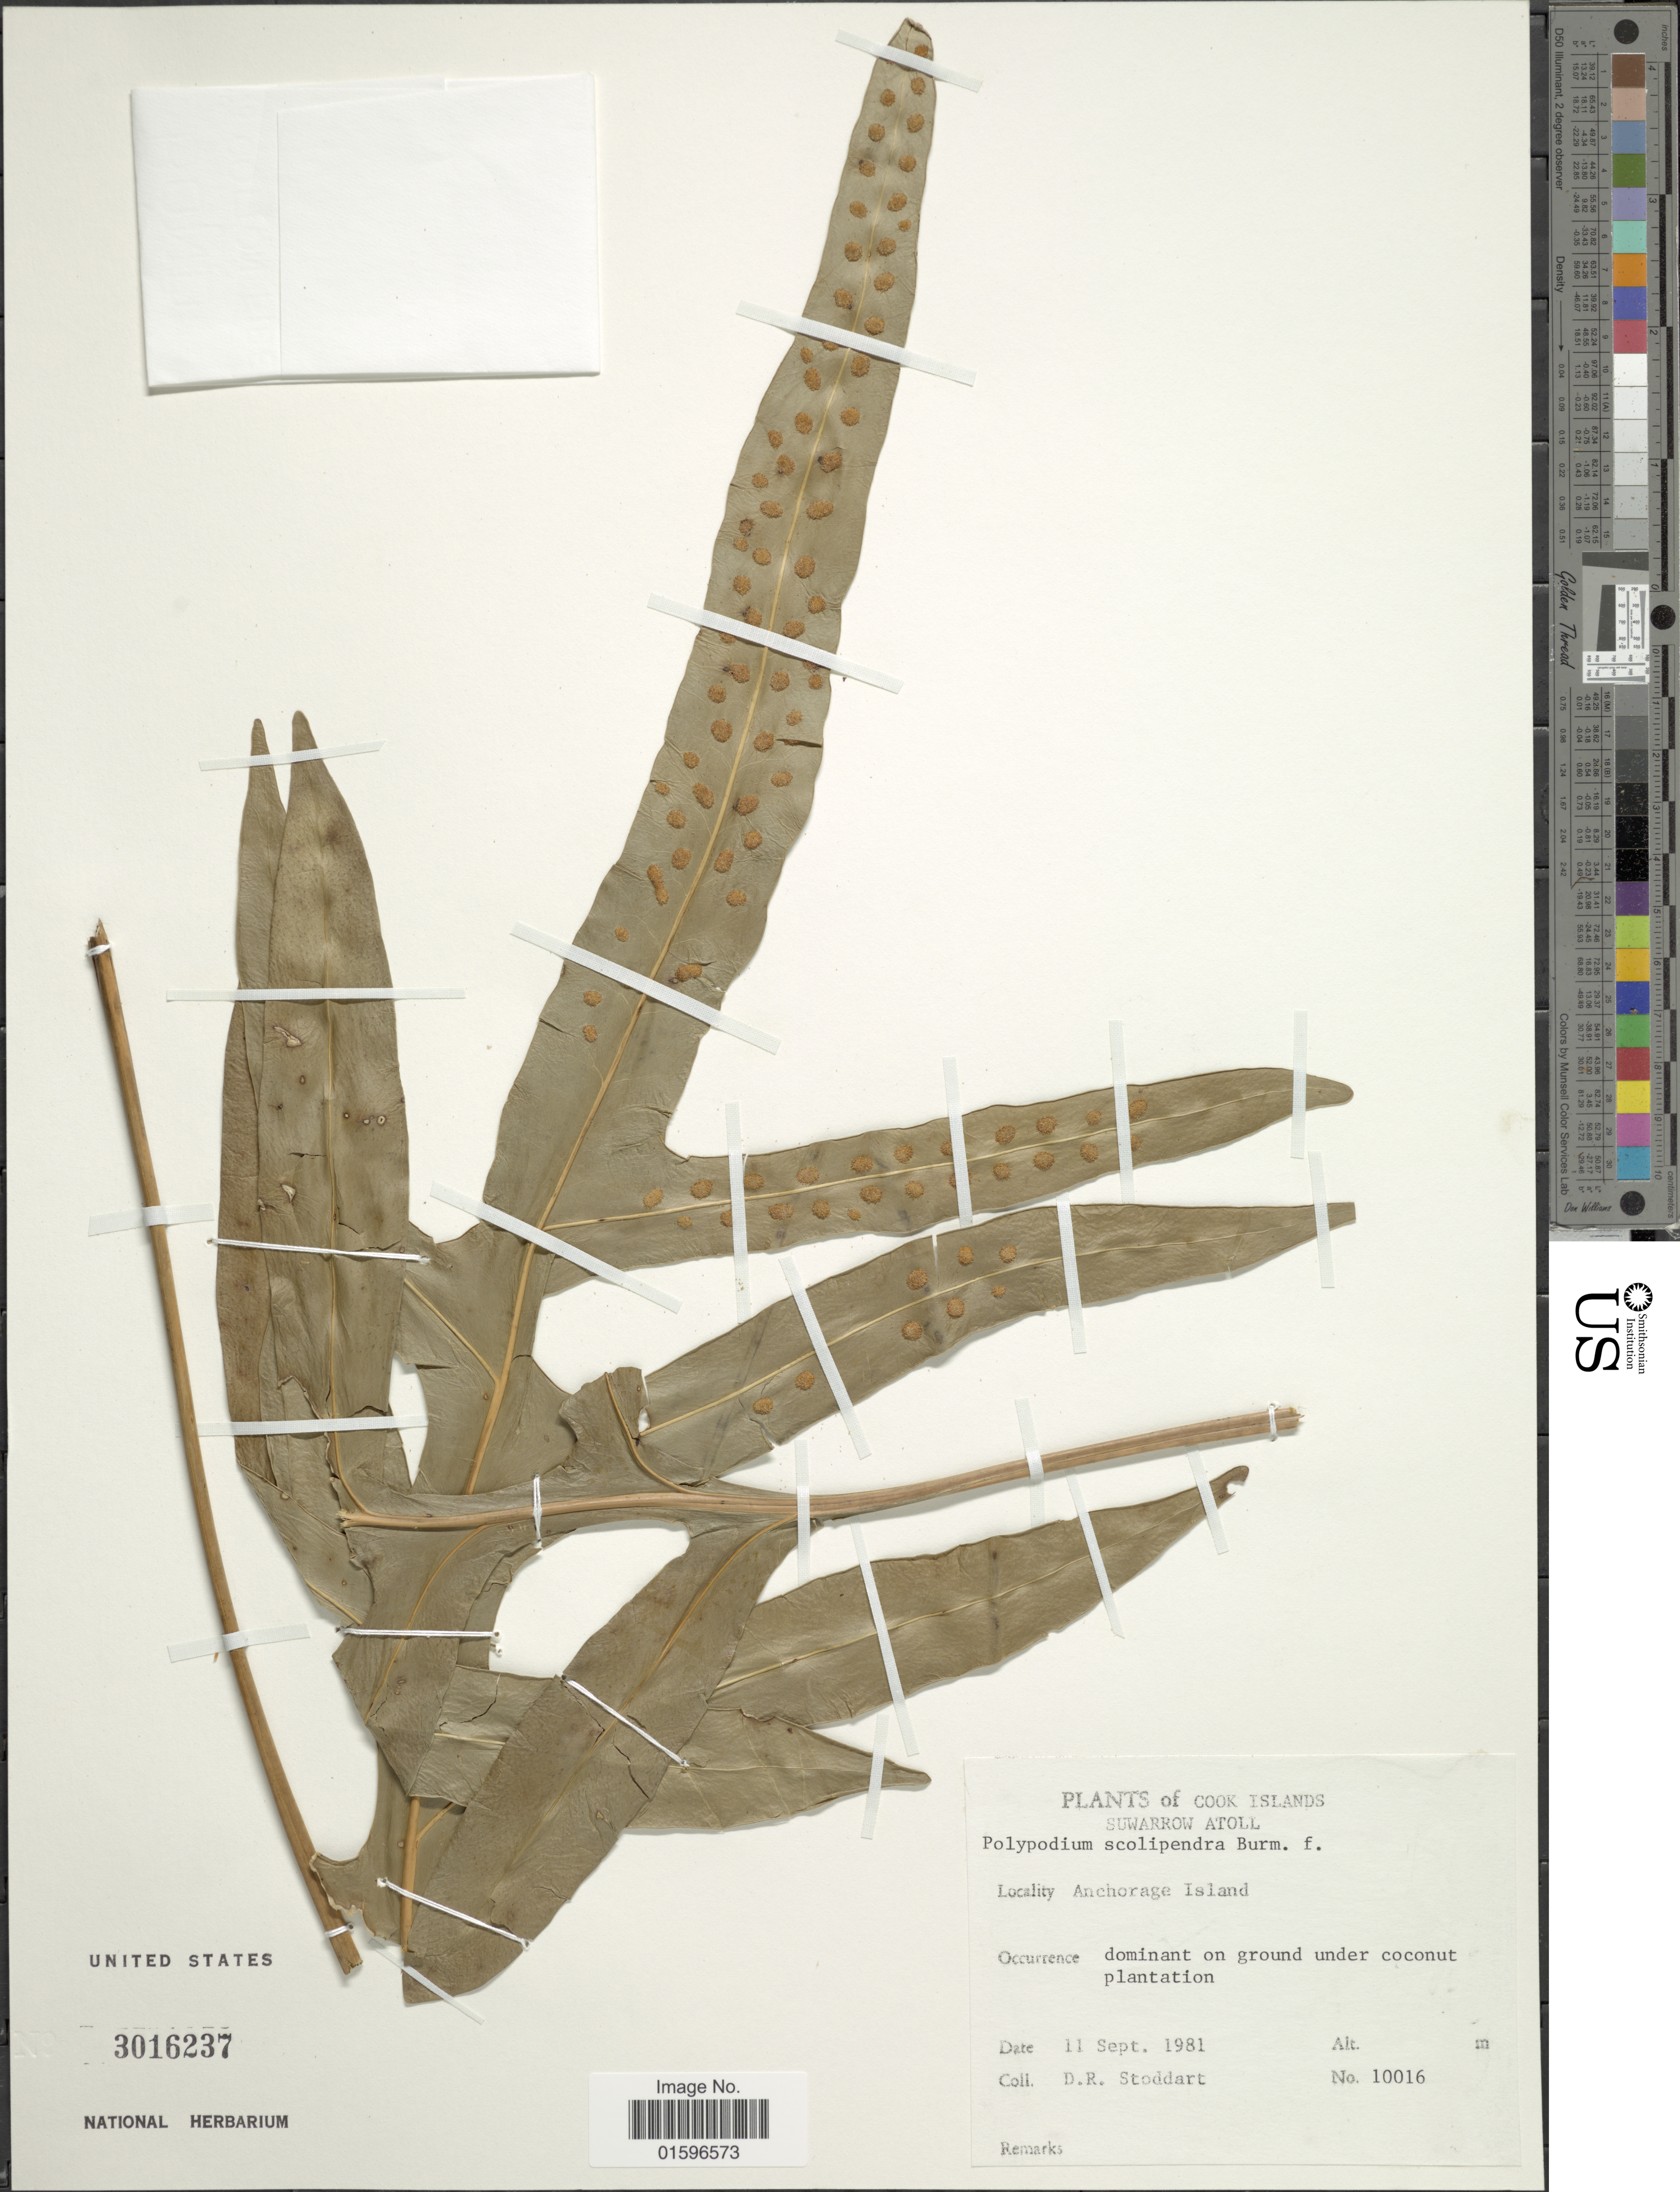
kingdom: Plantae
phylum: Tracheophyta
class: Polypodiopsida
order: Polypodiales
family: Polypodiaceae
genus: Polypodium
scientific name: Polypodium scolopendria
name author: Burm. f.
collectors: D. R. Stoddart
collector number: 10016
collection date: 1981-09-11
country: Cook Islands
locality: Cook Islands, Suwarrow Atoll, Achorage Island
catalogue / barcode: US 3016237